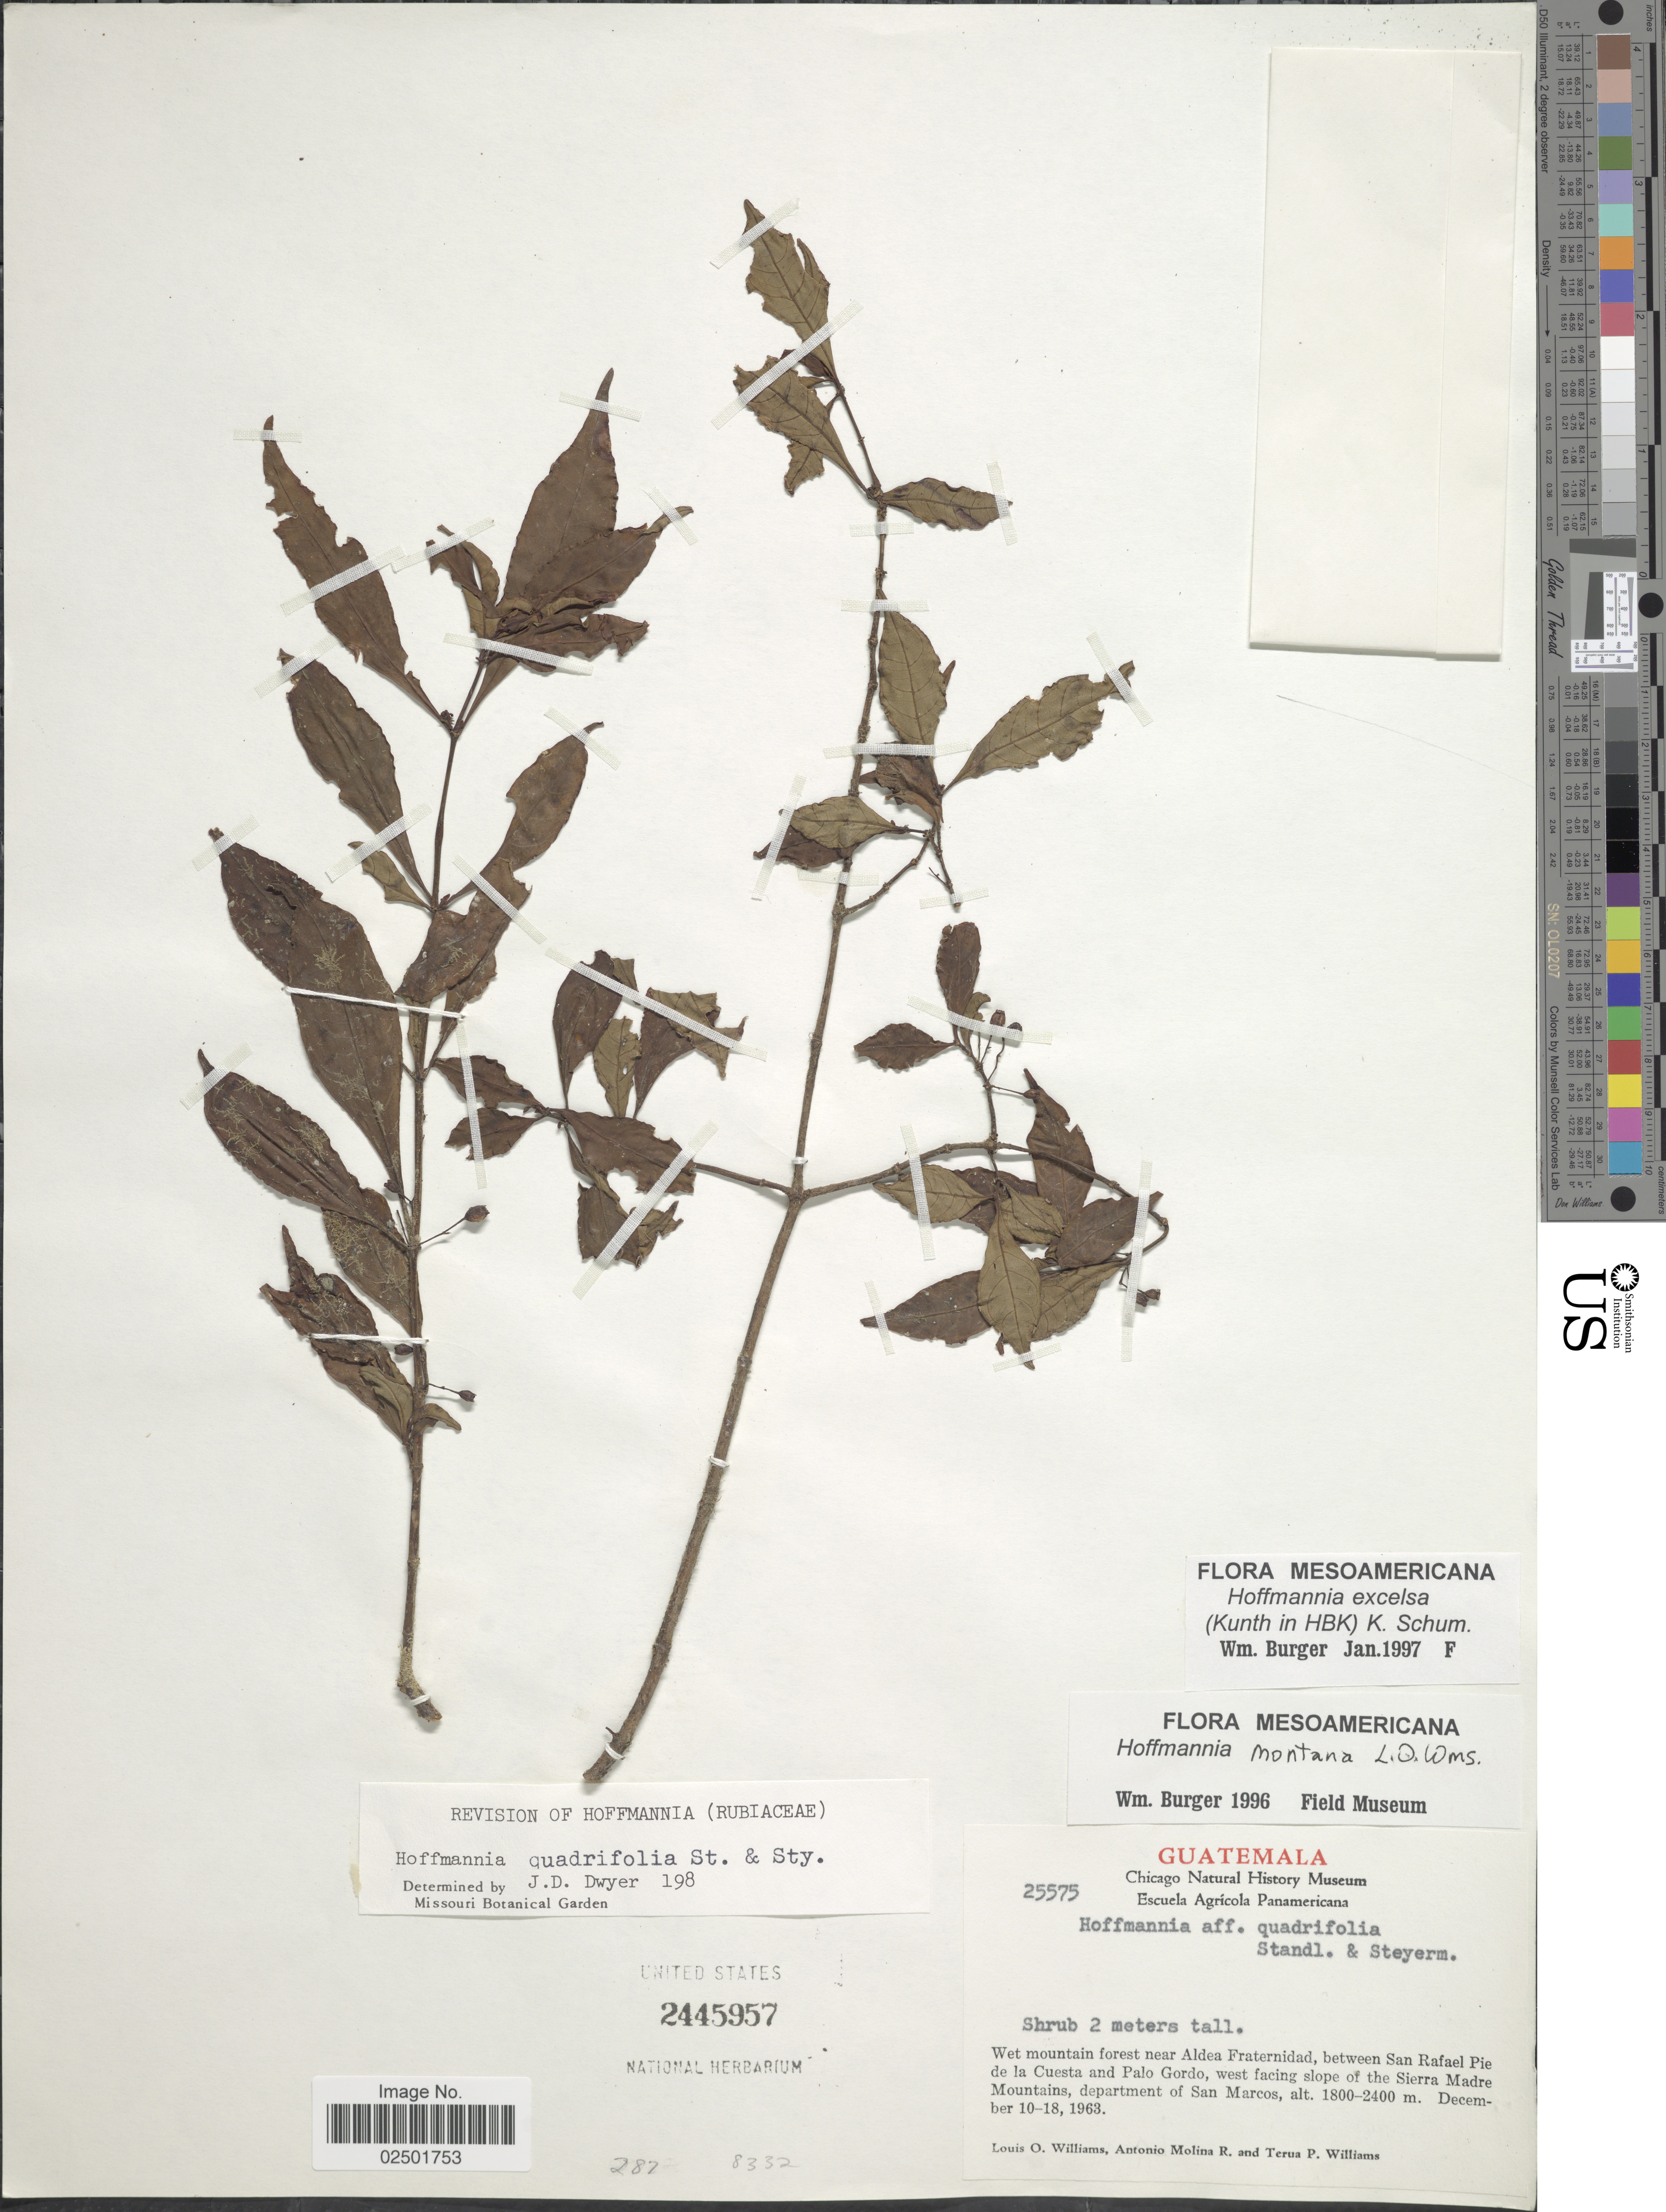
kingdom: Plantae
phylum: Tracheophyta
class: Magnoliopsida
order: Gentianales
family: Rubiaceae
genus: Hoffmannia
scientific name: Hoffmannia excelsa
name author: (Kunth) K. Schum.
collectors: L. O. Williams, A. Molina R. & T. P. Williams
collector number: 25575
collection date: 1963-12-10/1963-12-18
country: Guatemala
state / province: San Marcos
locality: Near Aldea Fraternidad, between San Rafeal Pie de la Cuesta and Palo Gordo, west facing slope of the Sierra Madre Mountains, department of San Marcos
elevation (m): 1800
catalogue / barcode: US 2445957